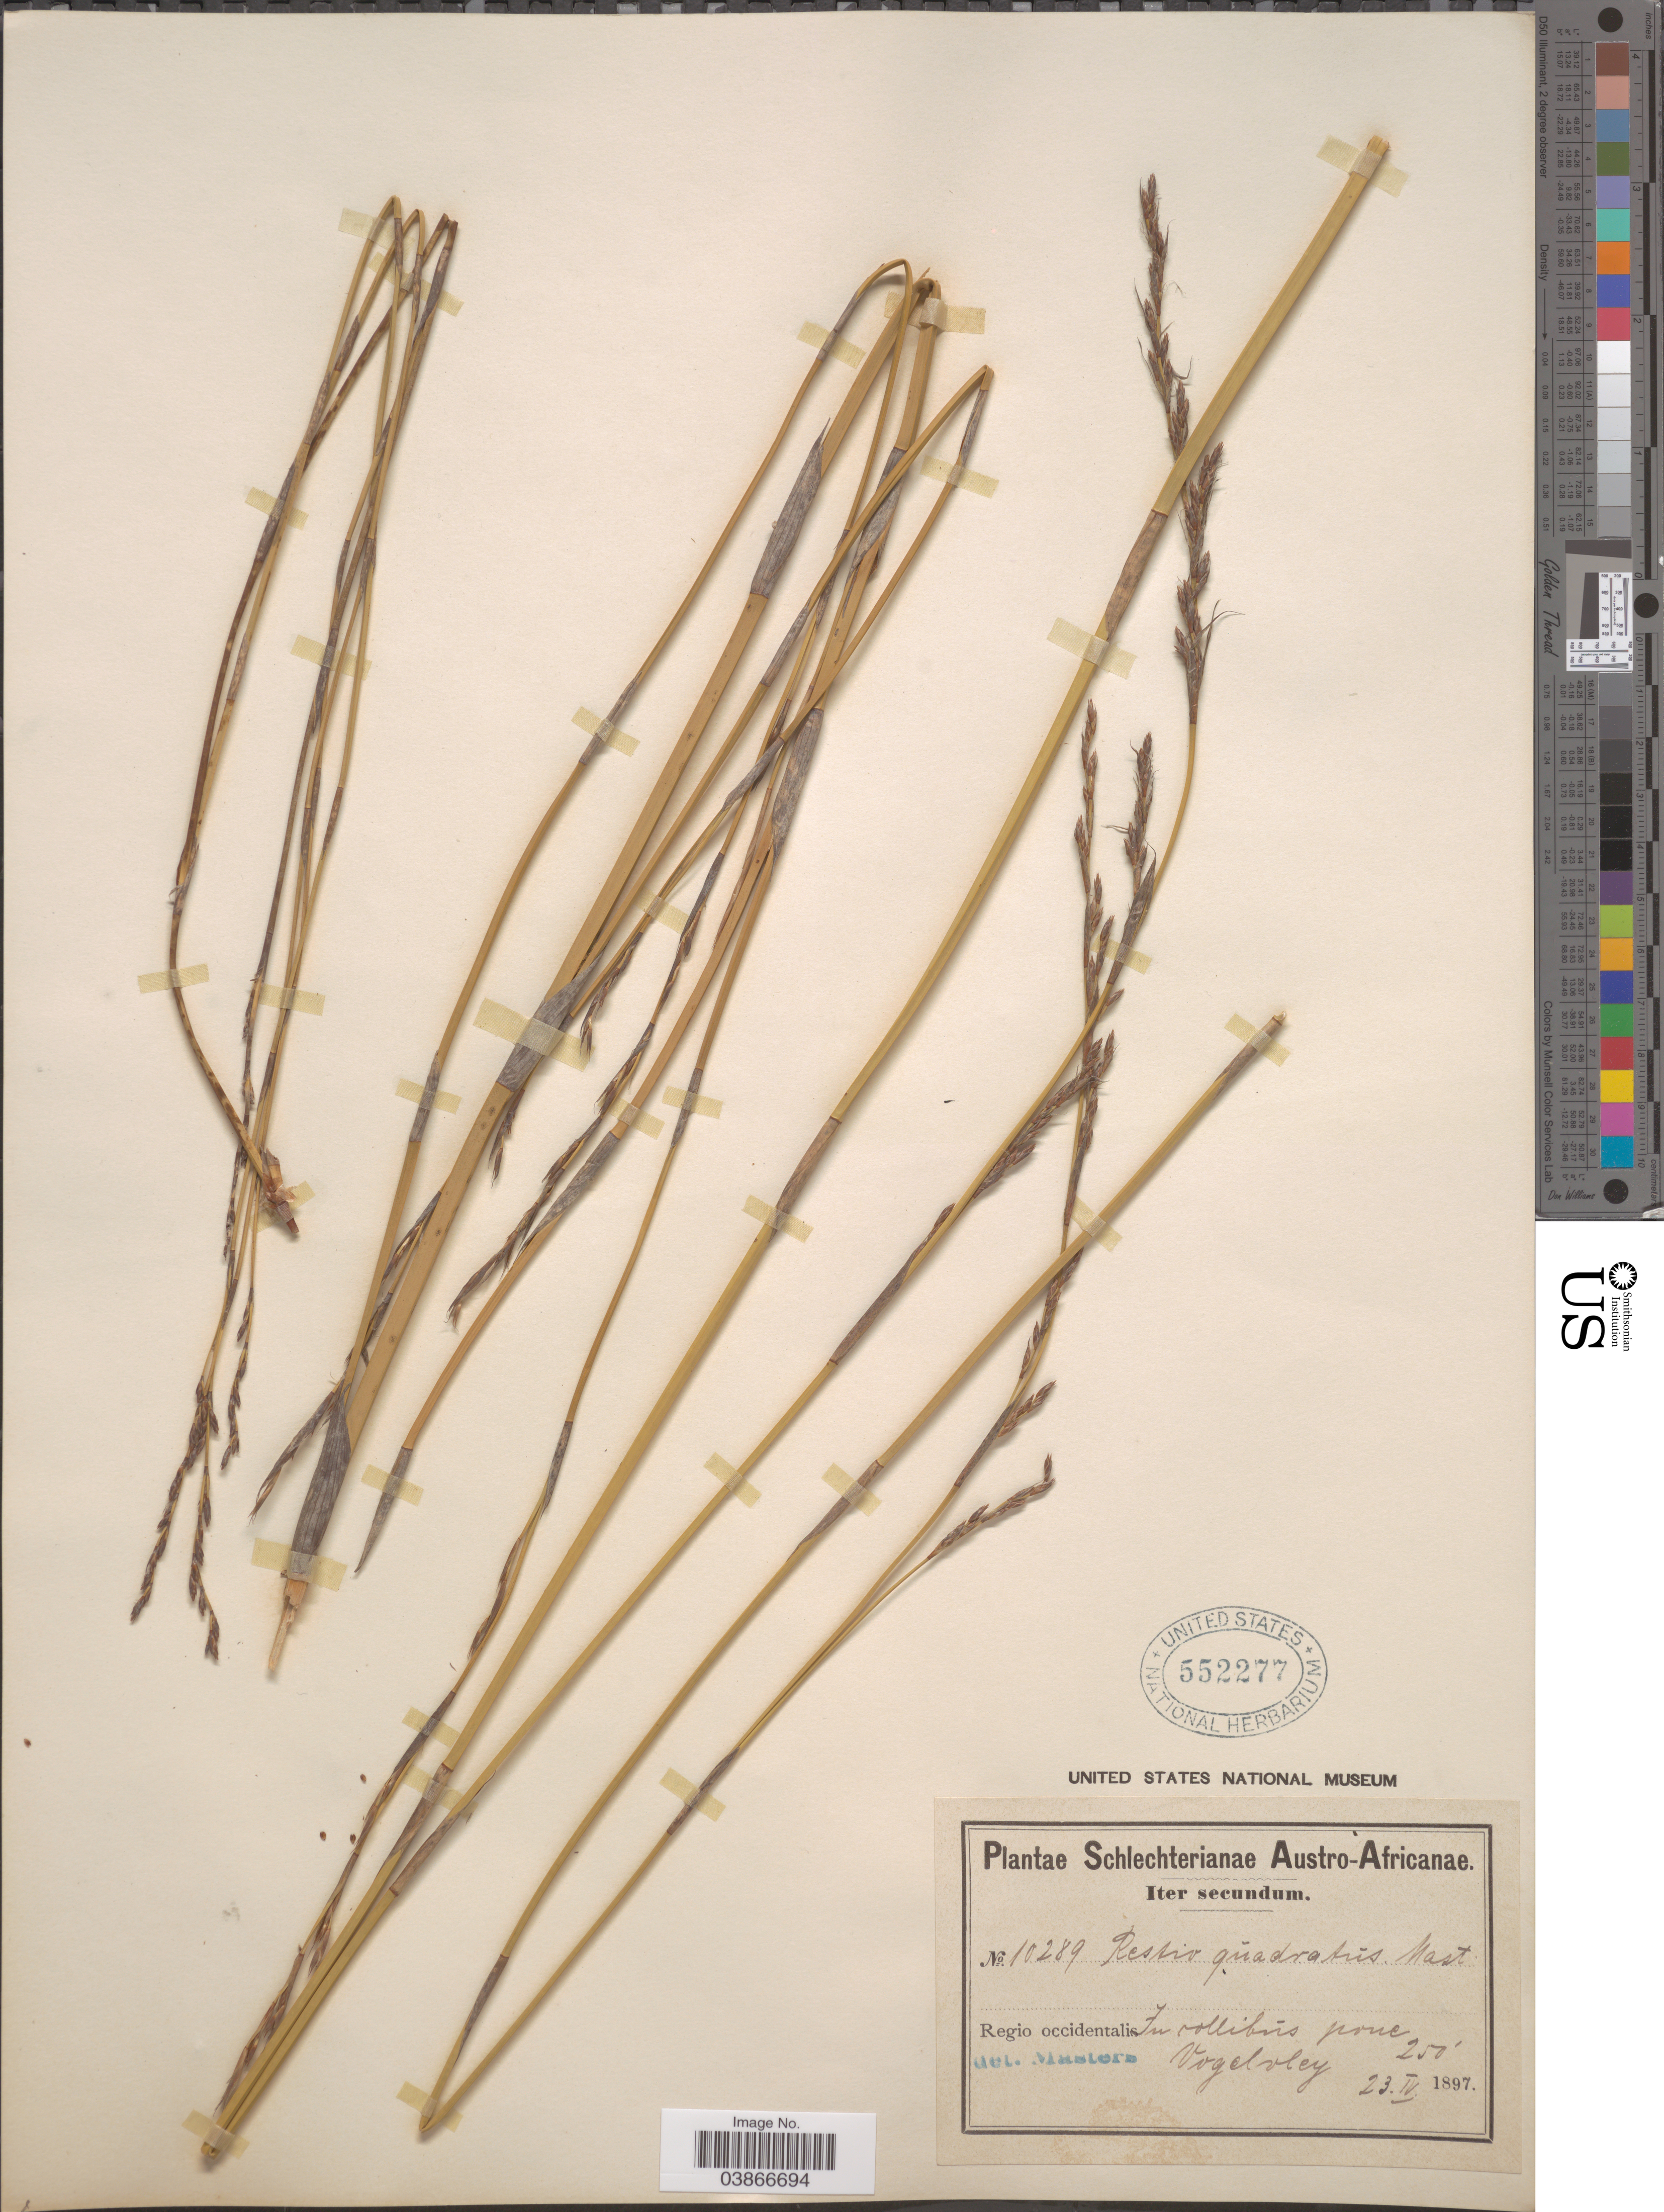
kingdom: Plantae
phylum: Tracheophyta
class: Liliopsida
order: Poales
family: Restionaceae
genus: Restio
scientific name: Restio quadratus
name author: Mast.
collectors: Schlechter, --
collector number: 10289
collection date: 1897-04-23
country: South Africa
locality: Austro-Africanæ. Regio occidentalis In collibus prone Vogelvley.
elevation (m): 76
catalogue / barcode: US 552277